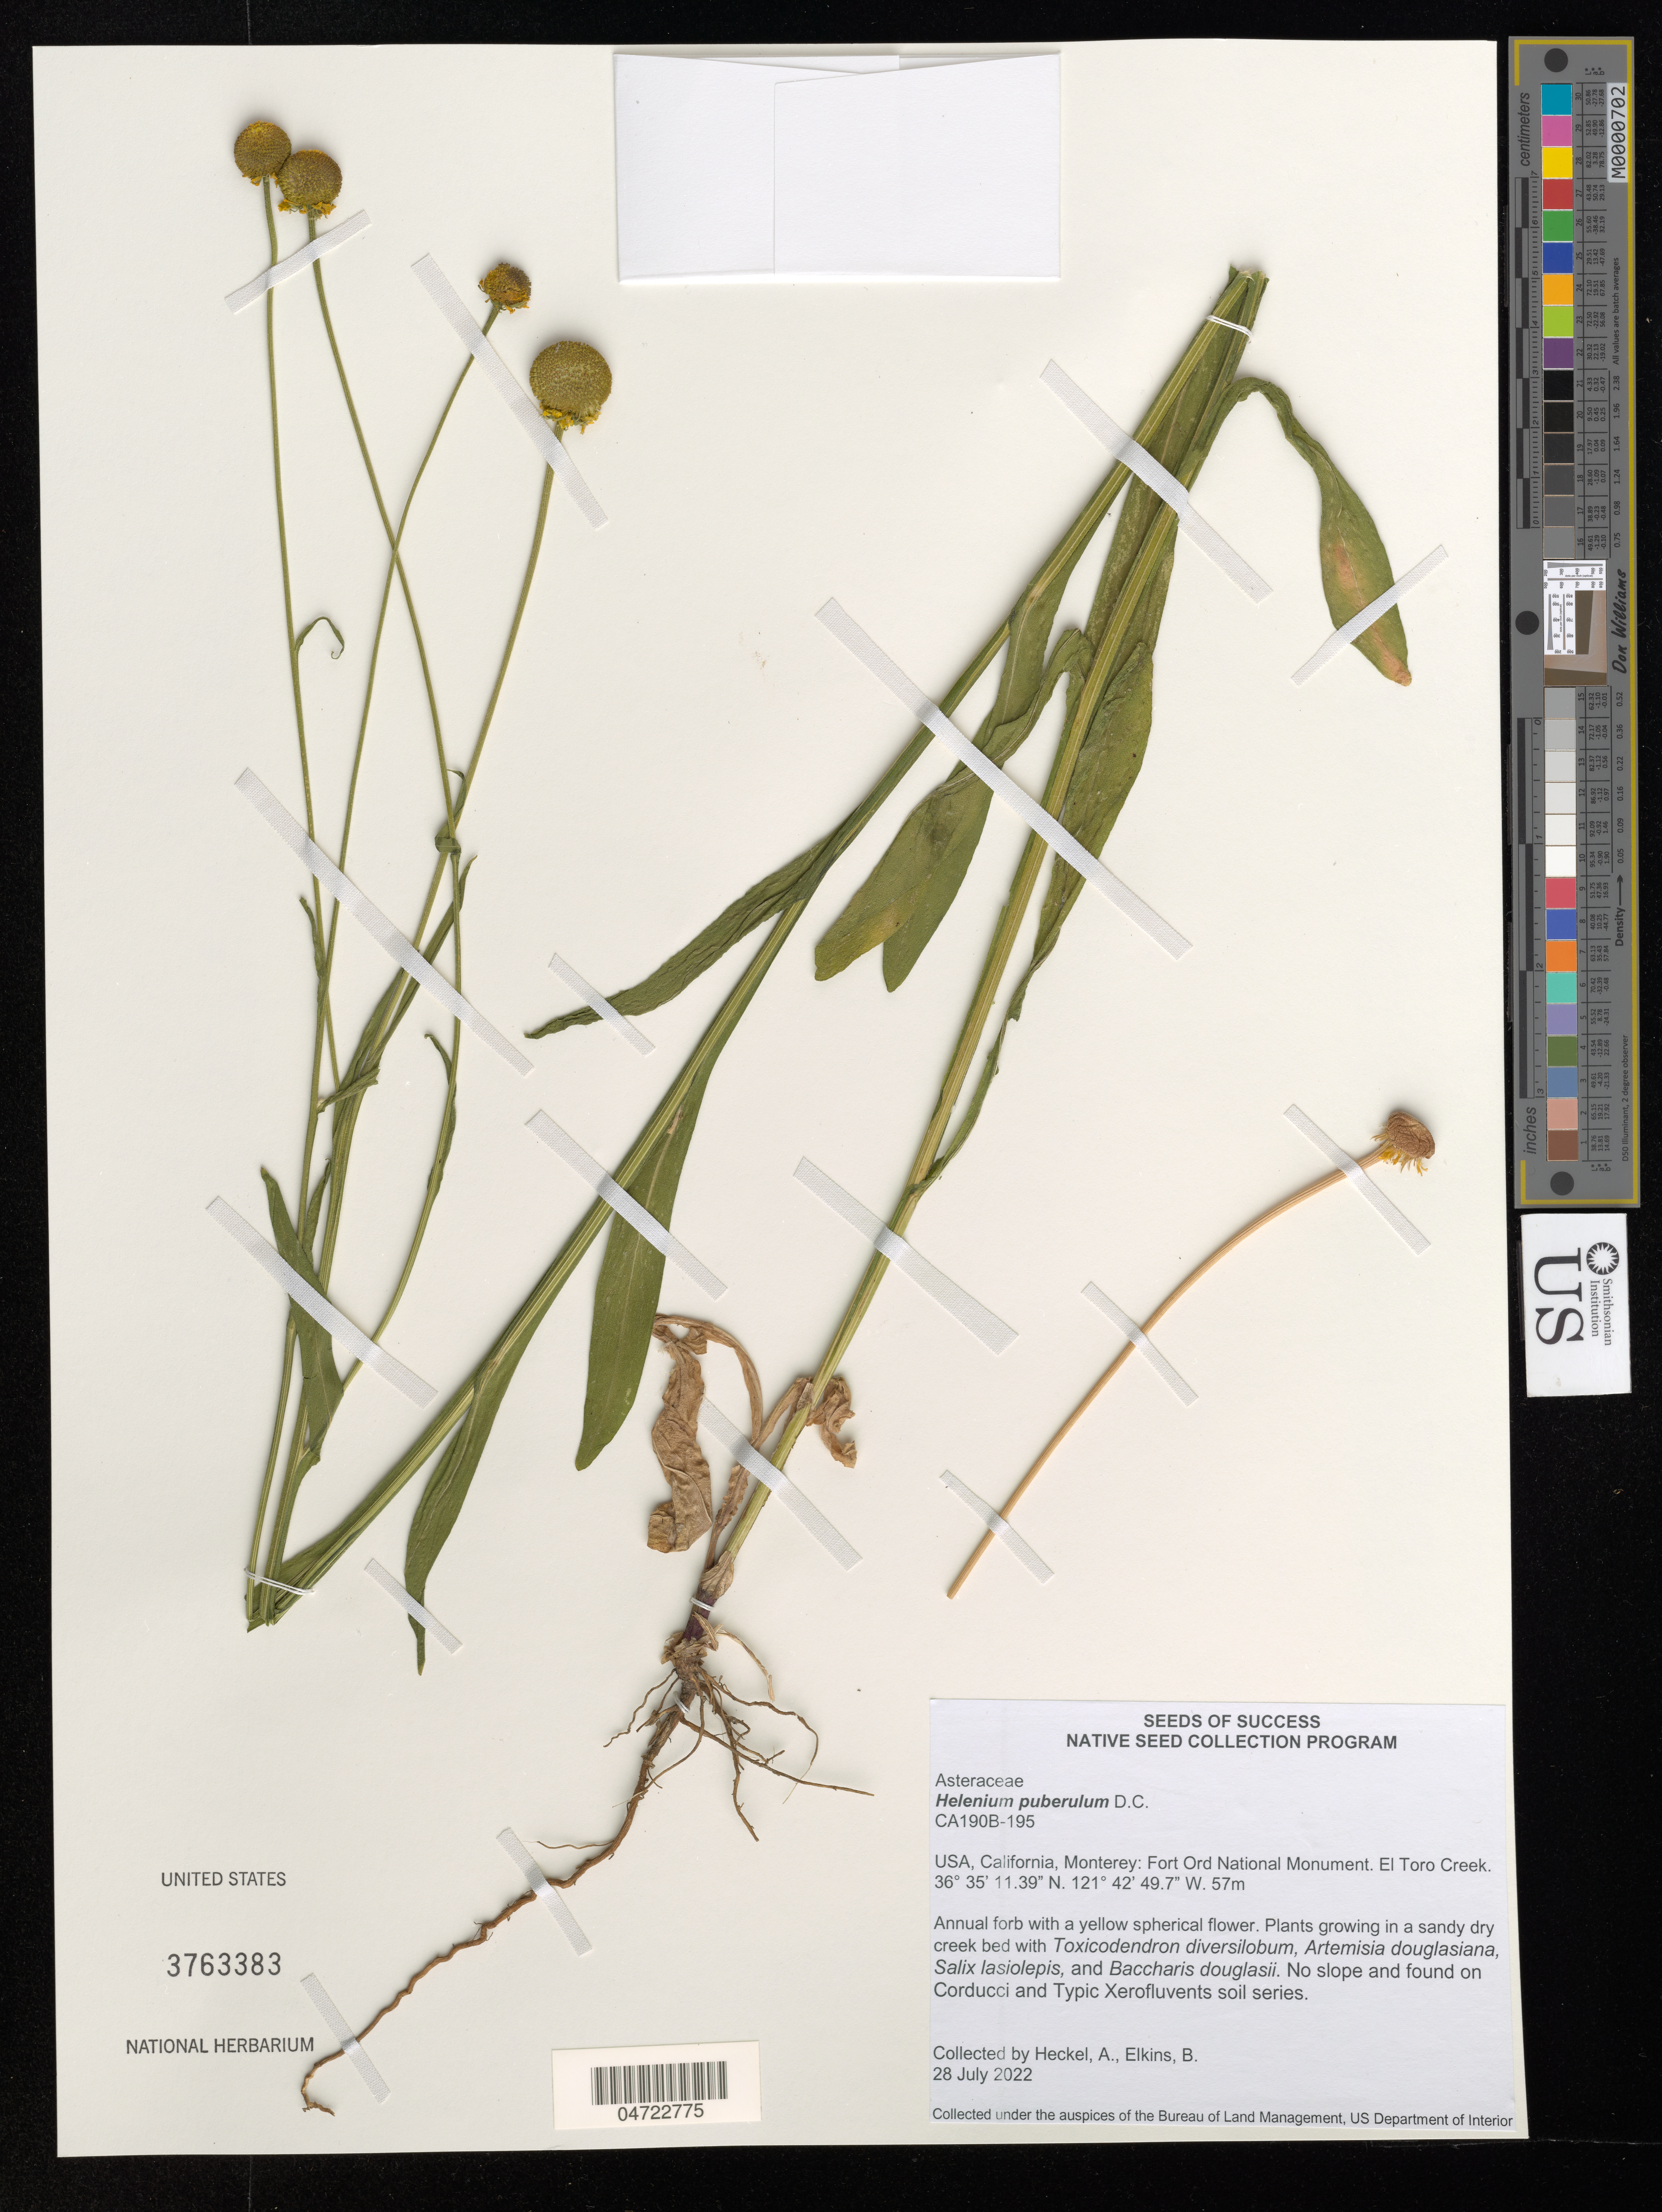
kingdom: Plantae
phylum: Tracheophyta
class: Magnoliopsida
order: Asterales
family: Asteraceae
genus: Helenium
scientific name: Helenium puberulum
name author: DC.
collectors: A. Heckel & B. Elkins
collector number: CA190B-195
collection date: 2022-07-28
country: United States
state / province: California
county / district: Monterey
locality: Monterey: Fort Ord National Monument. El Toro Creek.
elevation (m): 57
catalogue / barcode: US 3763383